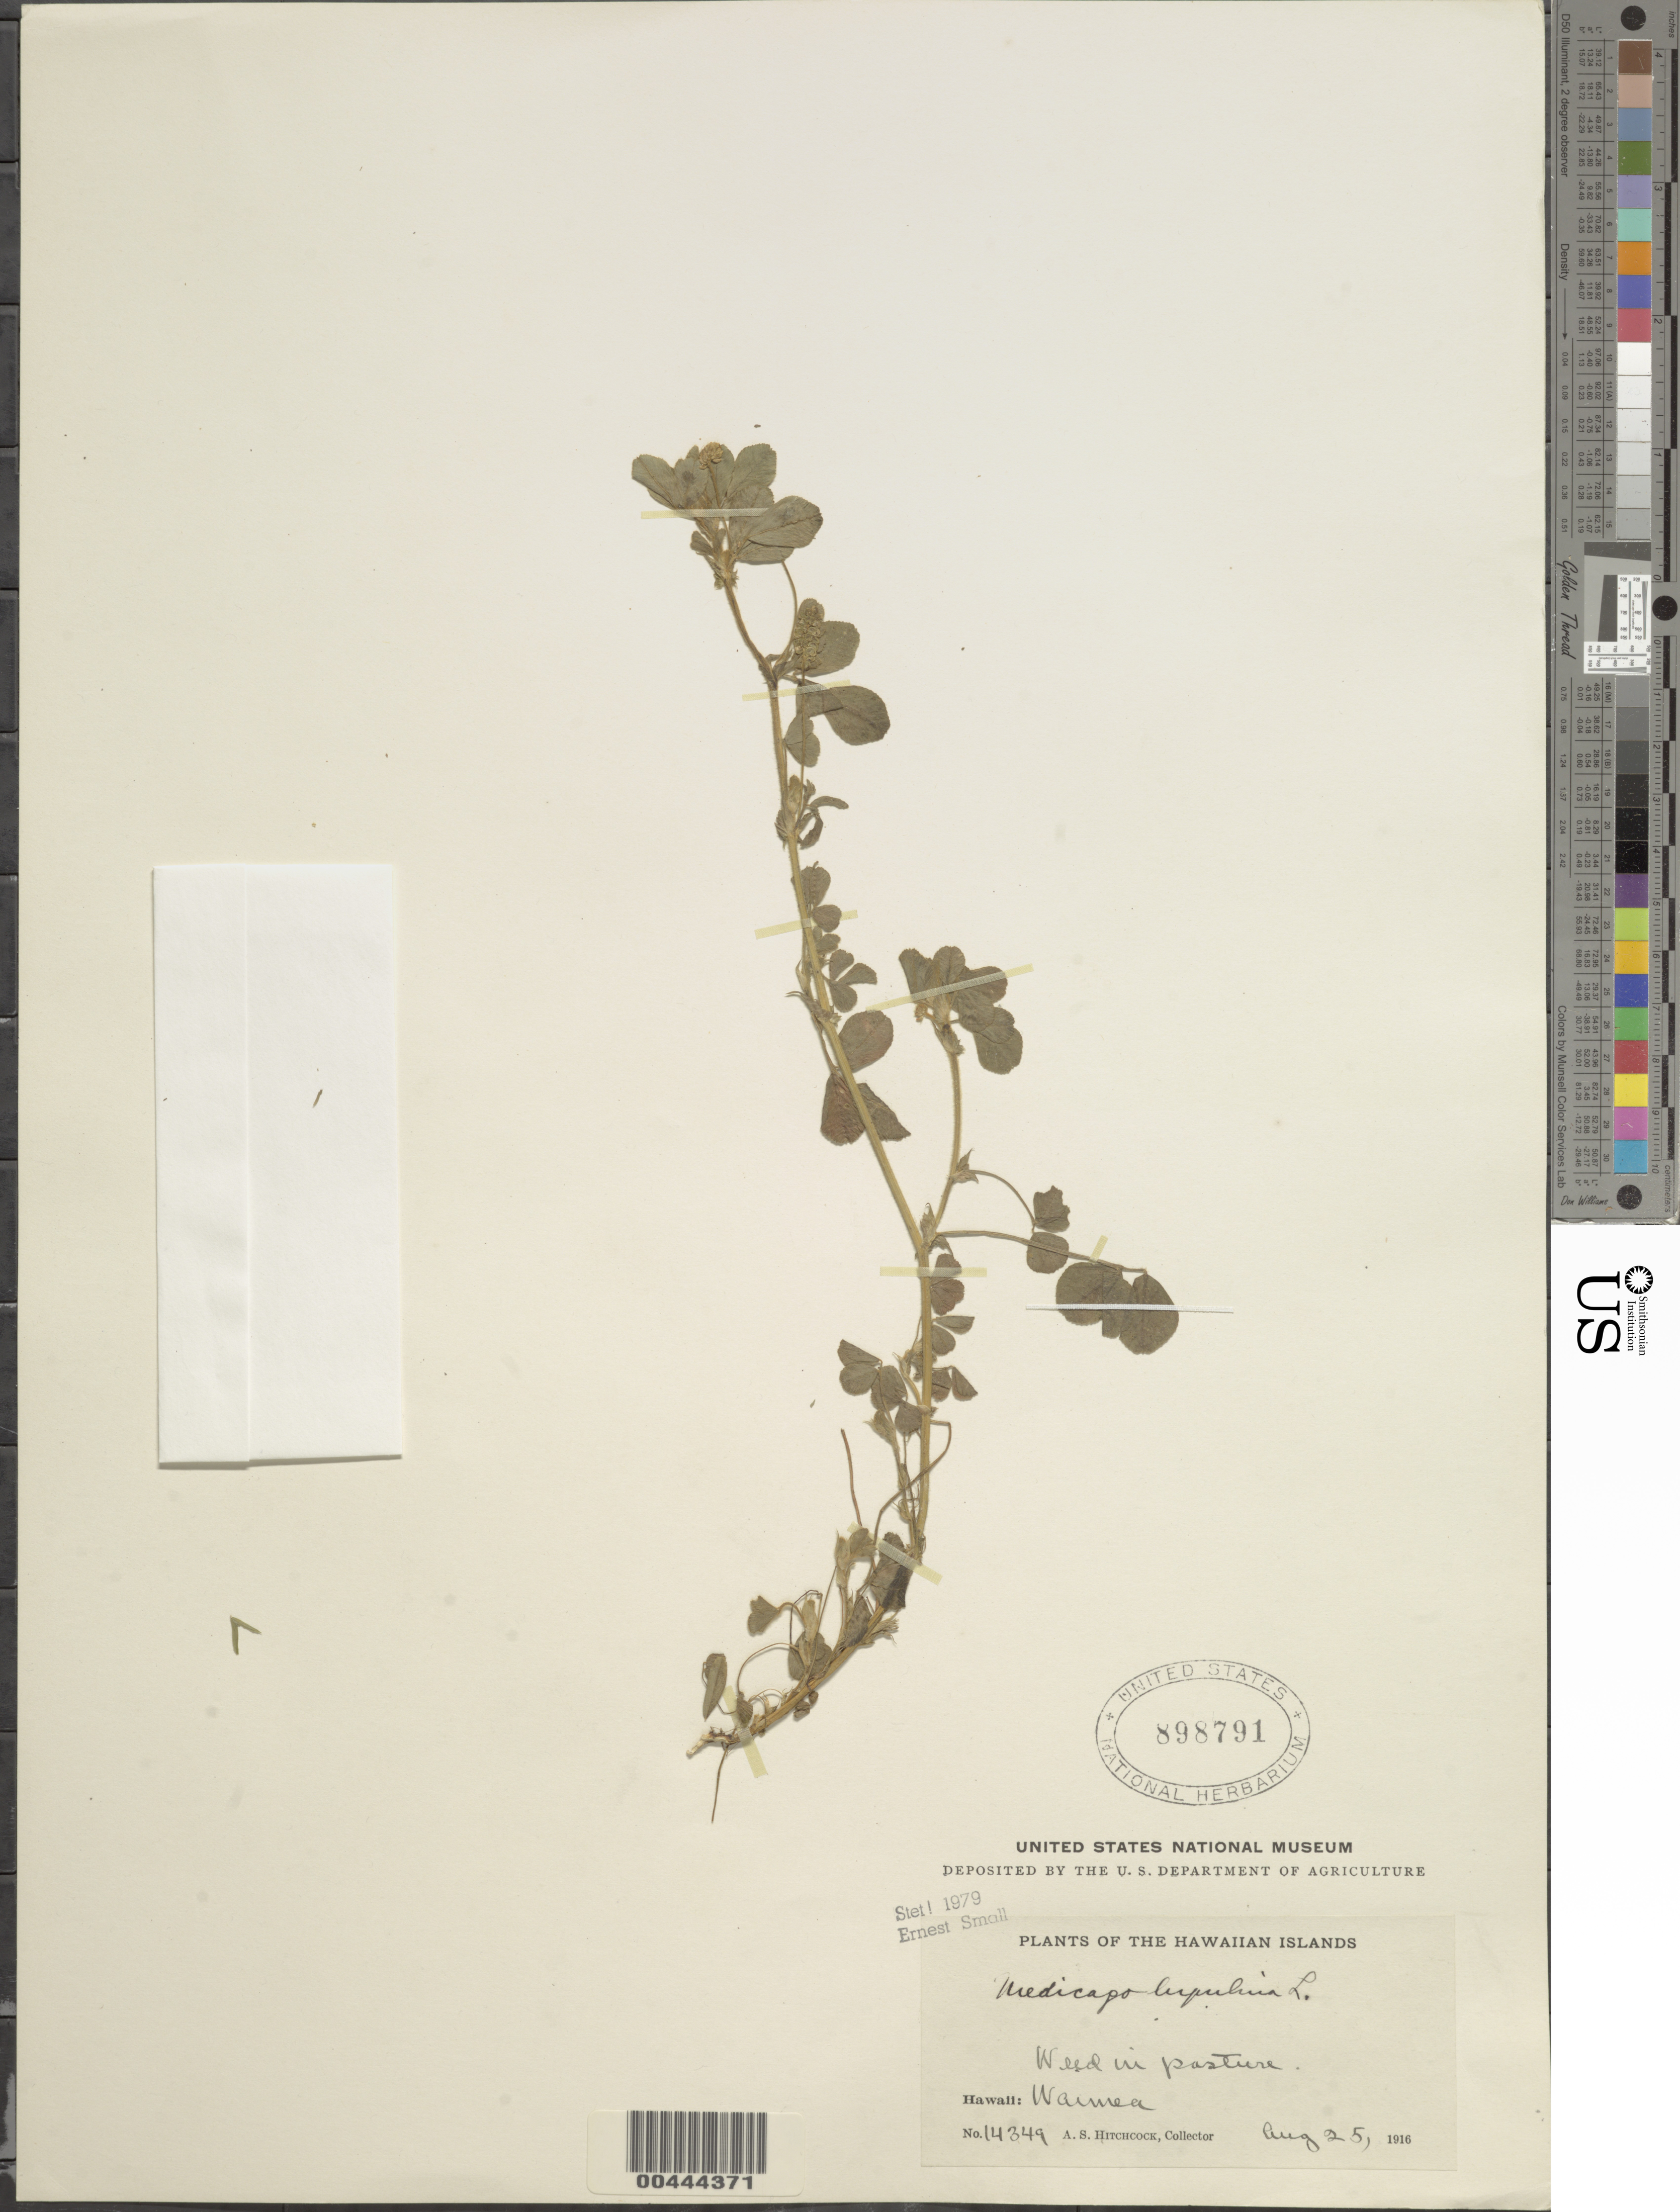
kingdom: Plantae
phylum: Tracheophyta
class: Magnoliopsida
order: Fabales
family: Fabaceae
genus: Medicago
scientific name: Medicago lupulina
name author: L.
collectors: A. S. Hitchcock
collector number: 14349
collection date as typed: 25 Aug 1916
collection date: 1916-08-25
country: United States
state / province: Hawaii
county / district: Kauai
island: Kaua'i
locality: Waimea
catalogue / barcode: US 898791